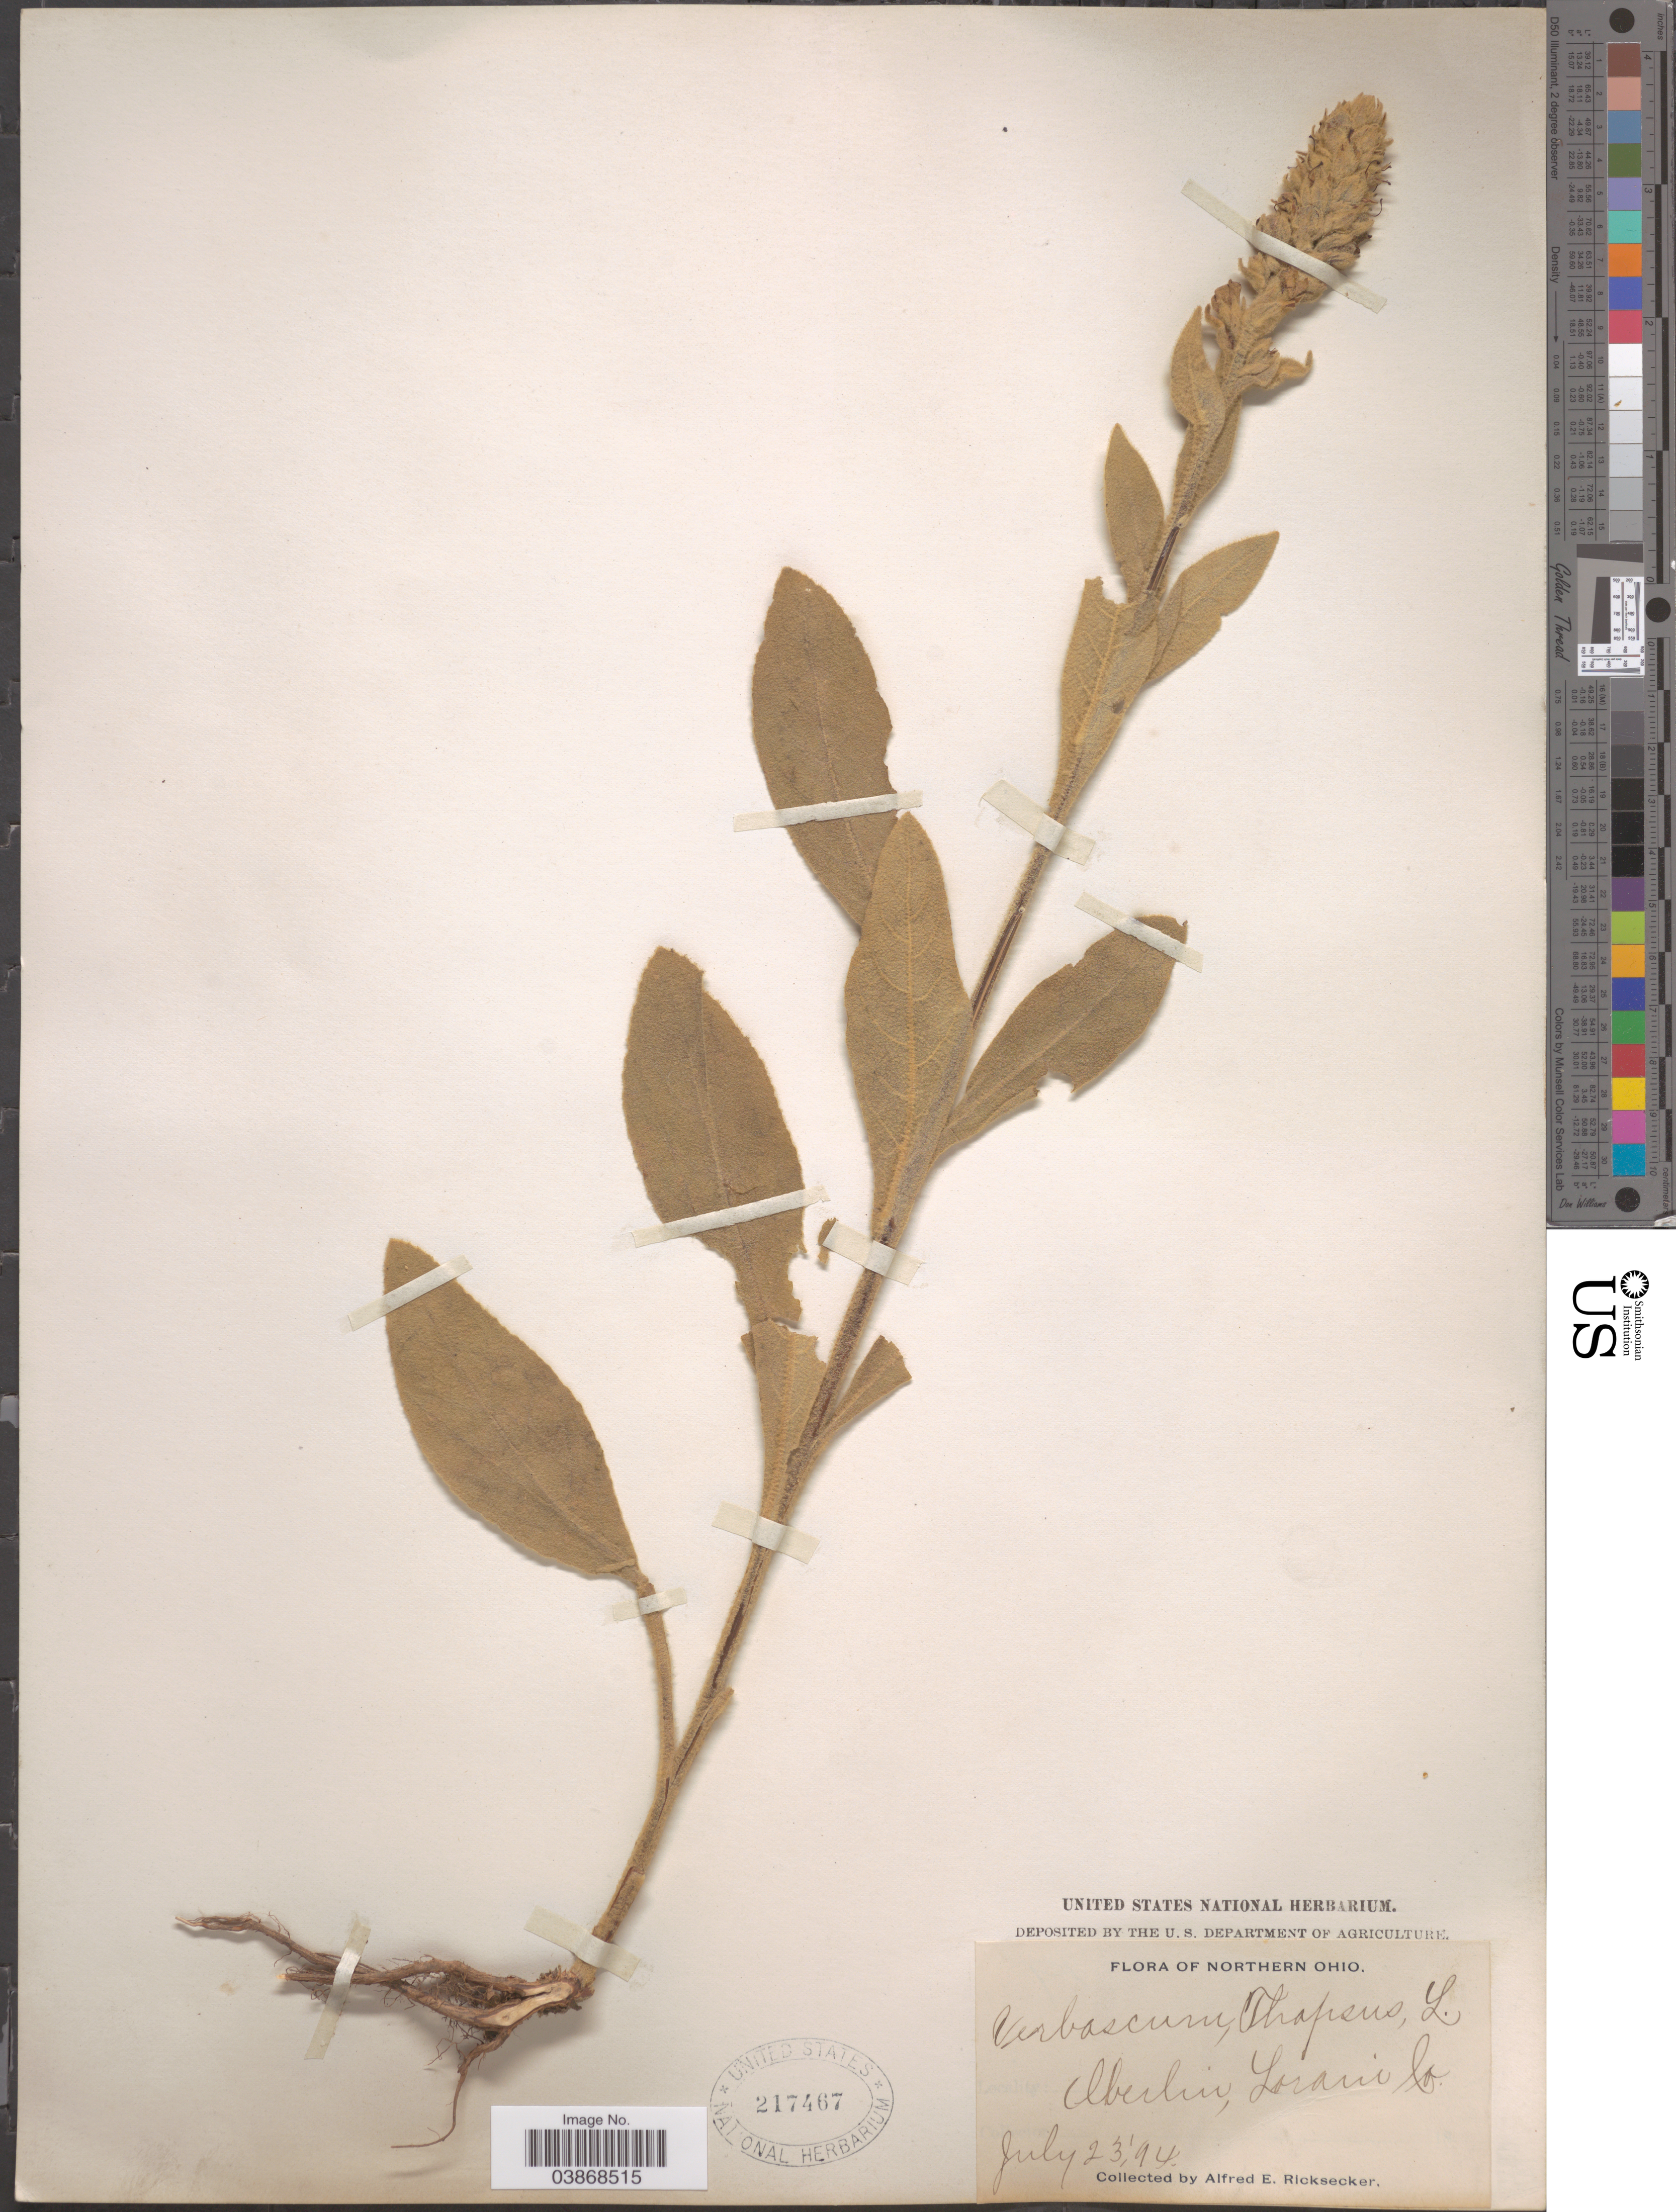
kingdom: Plantae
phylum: Tracheophyta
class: Magnoliopsida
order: Lamiales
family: Scrophulariaceae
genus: Verbascum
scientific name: Verbascum thapsus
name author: L.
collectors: A. E. Ricksecker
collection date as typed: Transcribed d/m/y: 23/7/94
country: United States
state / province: Ohio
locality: Northern Ohio. Oberlin, Lorain Co.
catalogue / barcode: US 217467